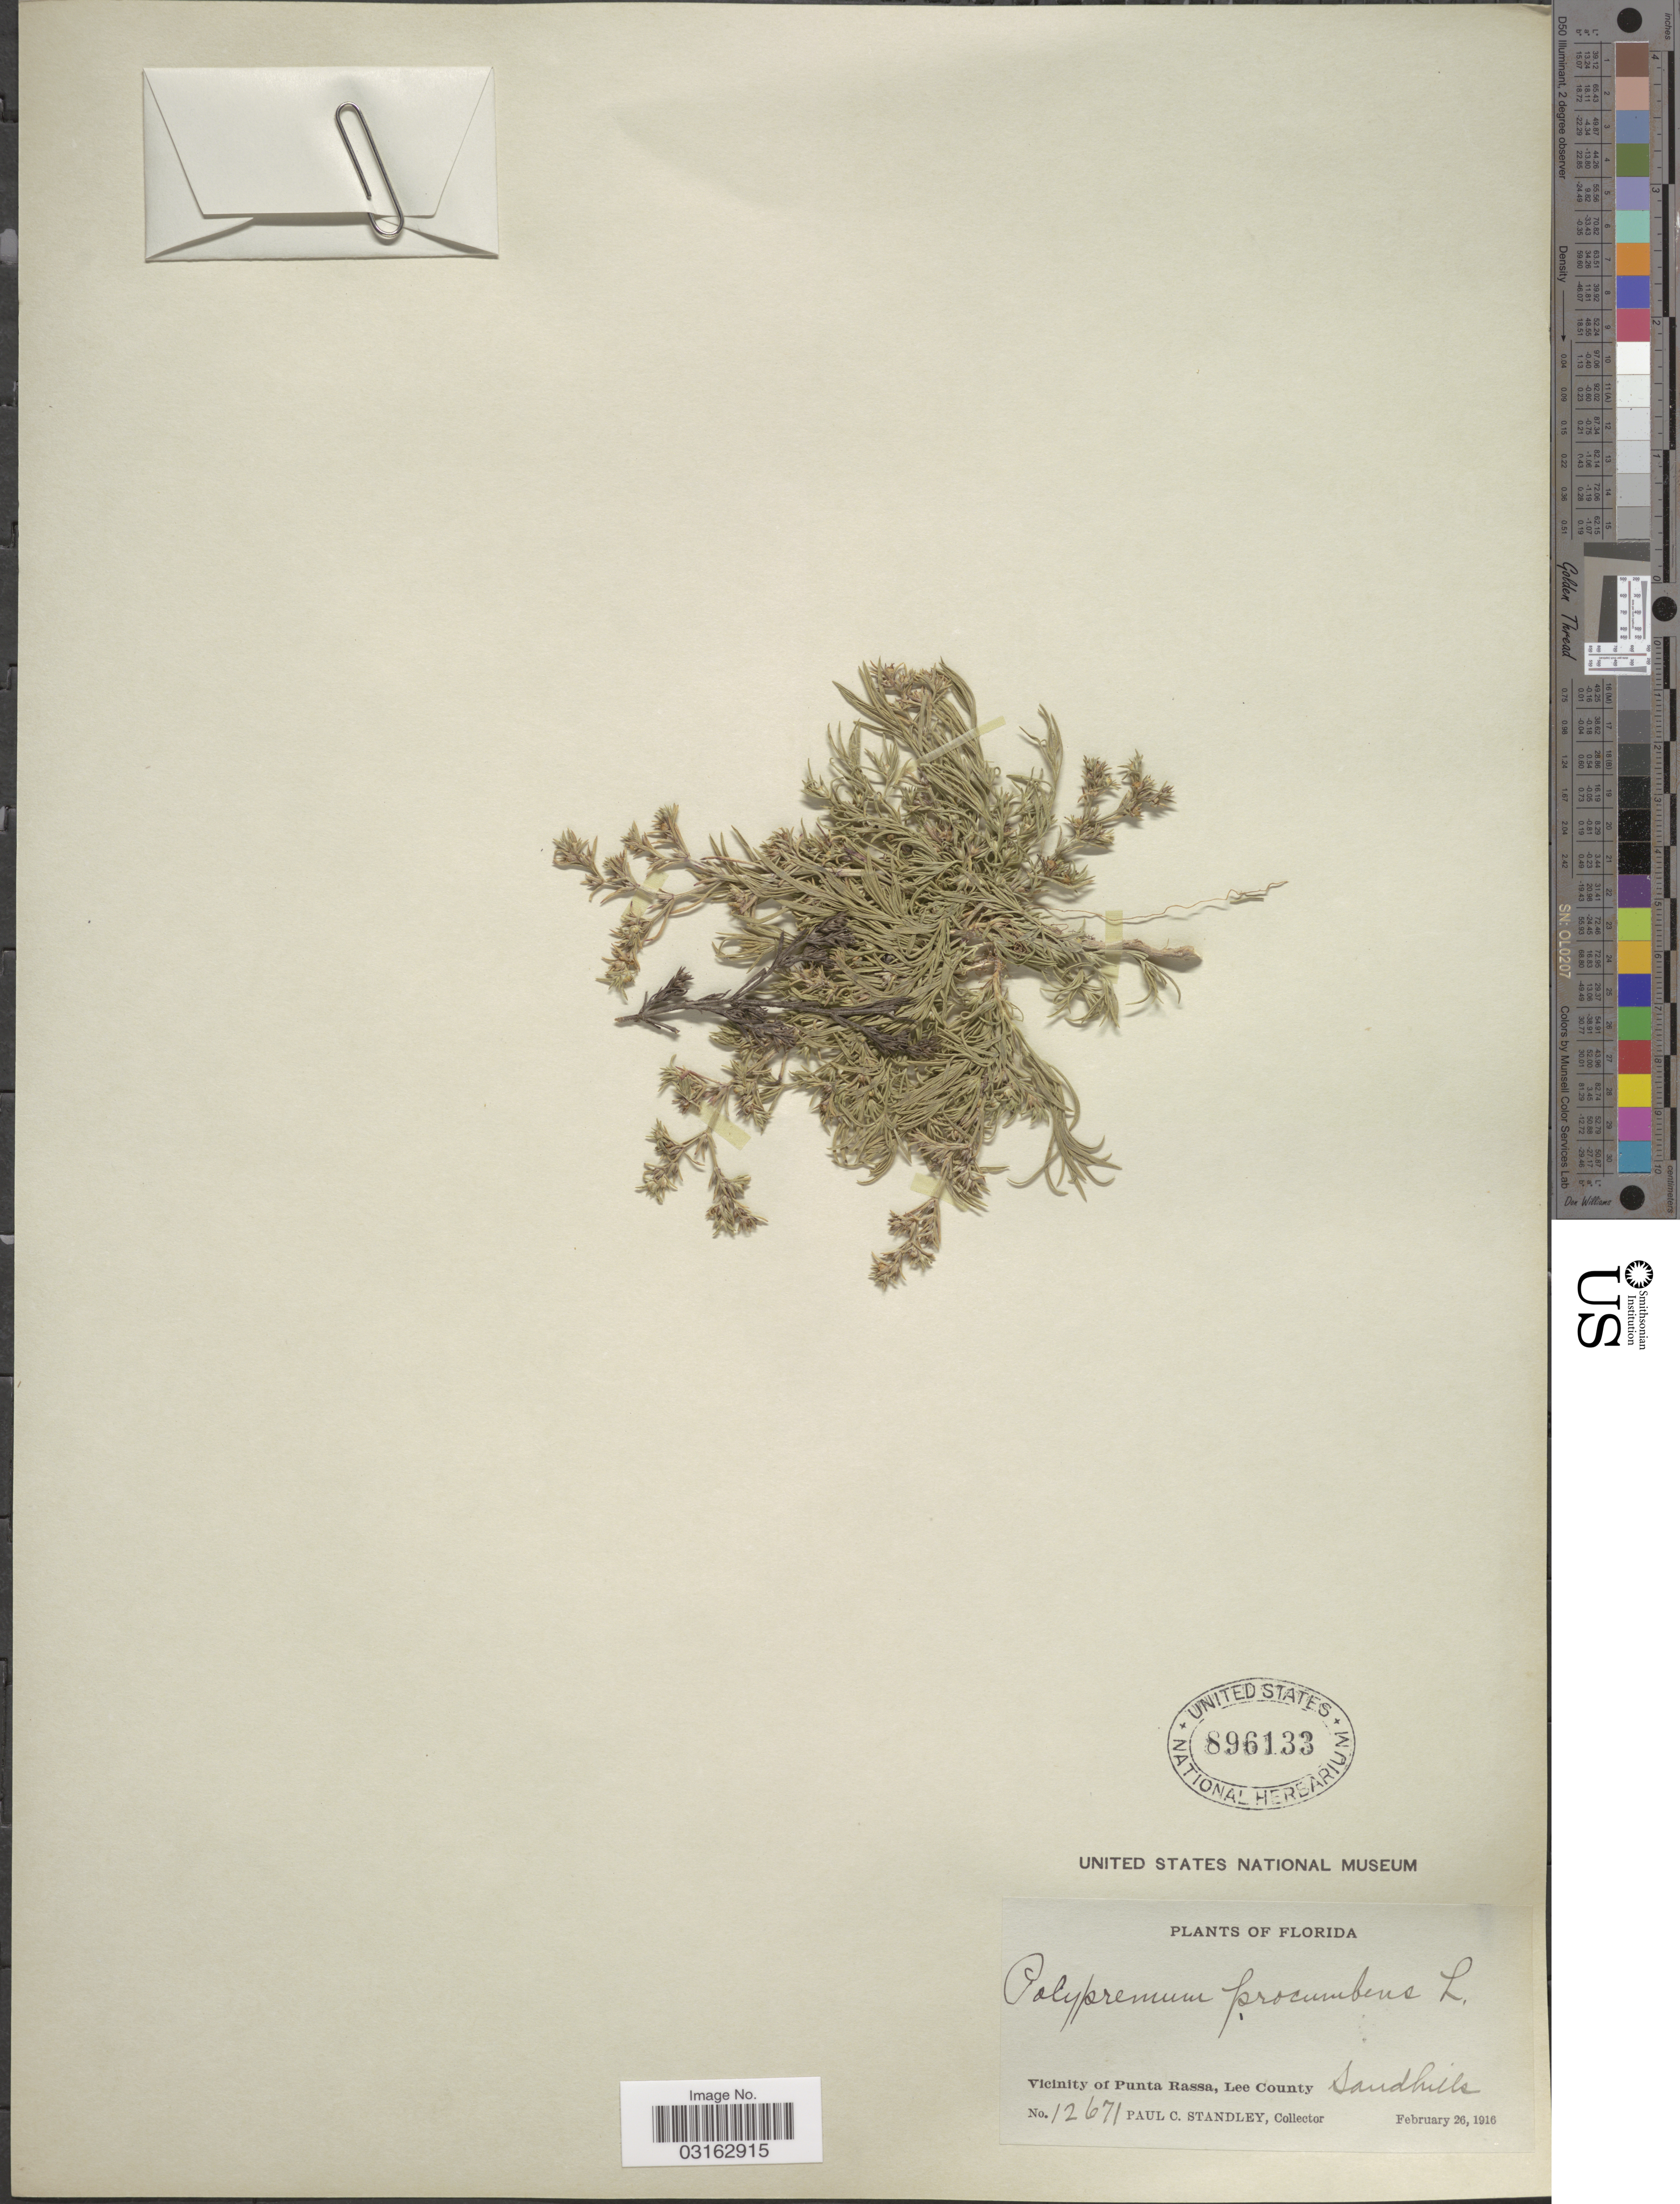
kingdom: Plantae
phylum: Tracheophyta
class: Magnoliopsida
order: Lamiales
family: Tetrachondraceae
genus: Polypremum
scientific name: Polypremum procumbens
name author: L.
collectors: P. C. Standley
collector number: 12671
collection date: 1916-02-26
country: United States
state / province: Florida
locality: Vicinity of Punta Rassa, Lee County.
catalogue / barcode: US 896133